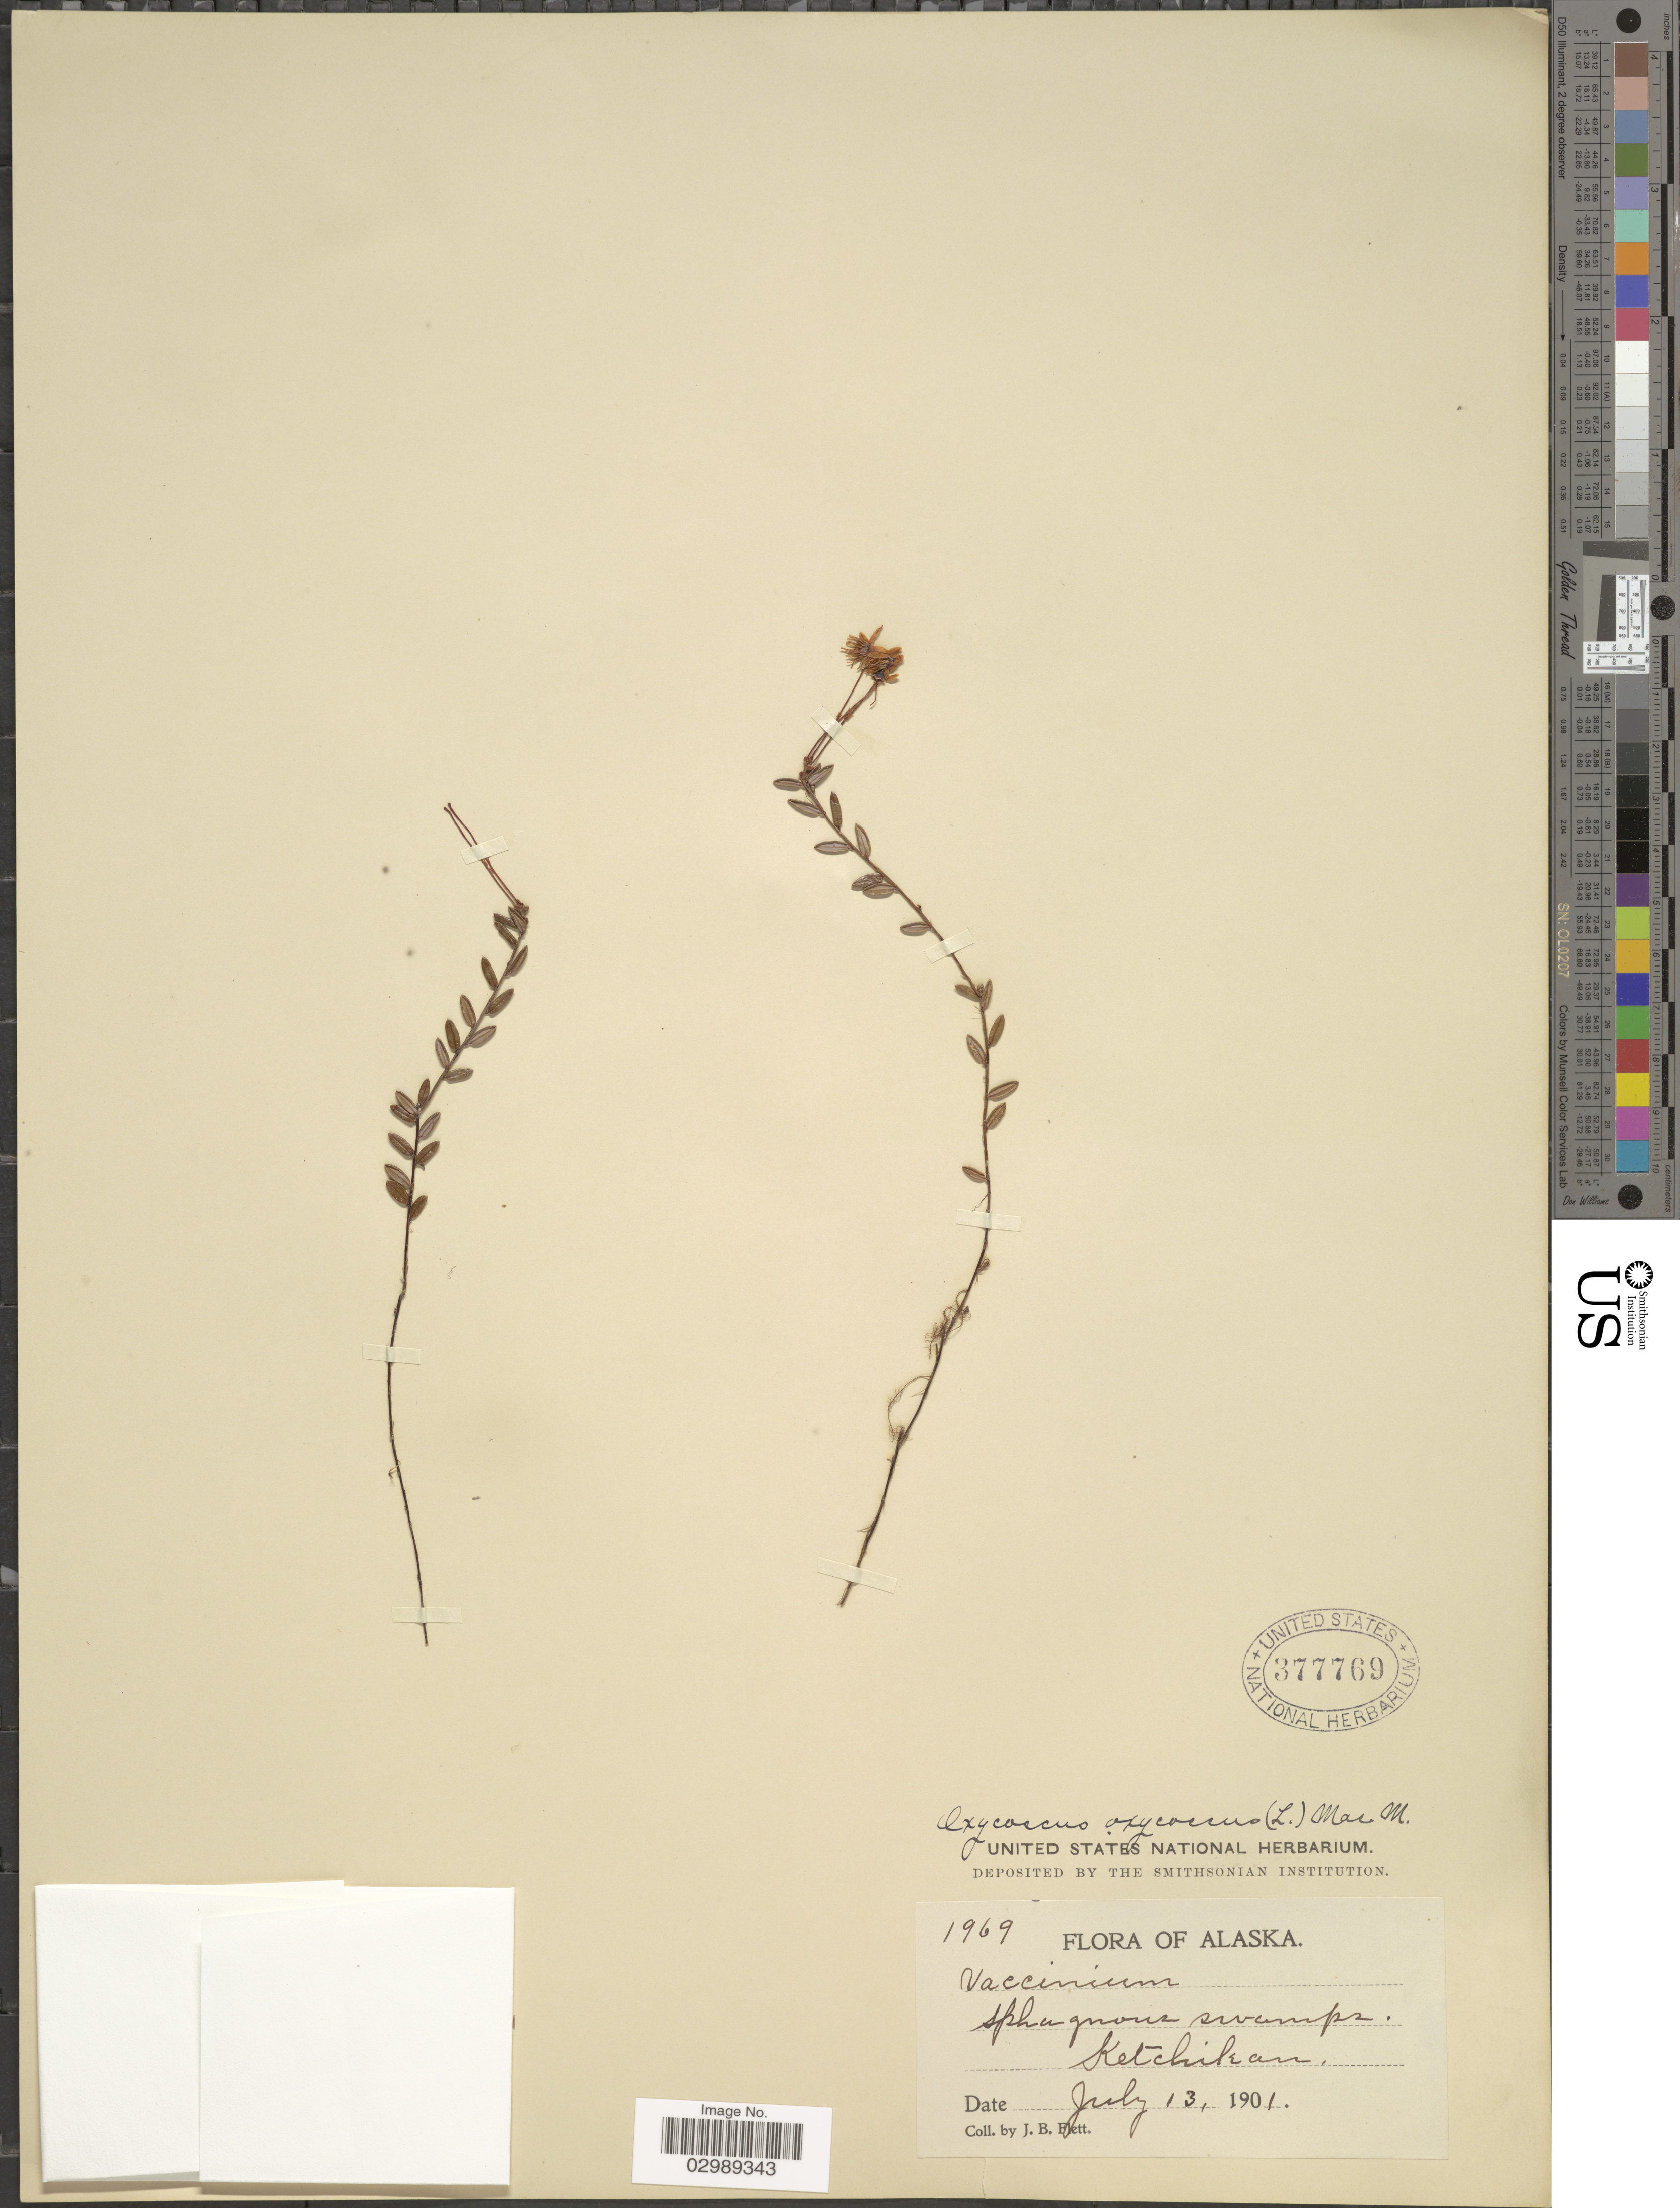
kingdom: Plantae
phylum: Tracheophyta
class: Magnoliopsida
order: Ericales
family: Ericaceae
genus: Vaccinium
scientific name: Vaccinium oxycoccos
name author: L.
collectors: J. Flett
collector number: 1969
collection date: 1901-07-13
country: United States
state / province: Alaska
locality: Ketchikan.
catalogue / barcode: US 377769